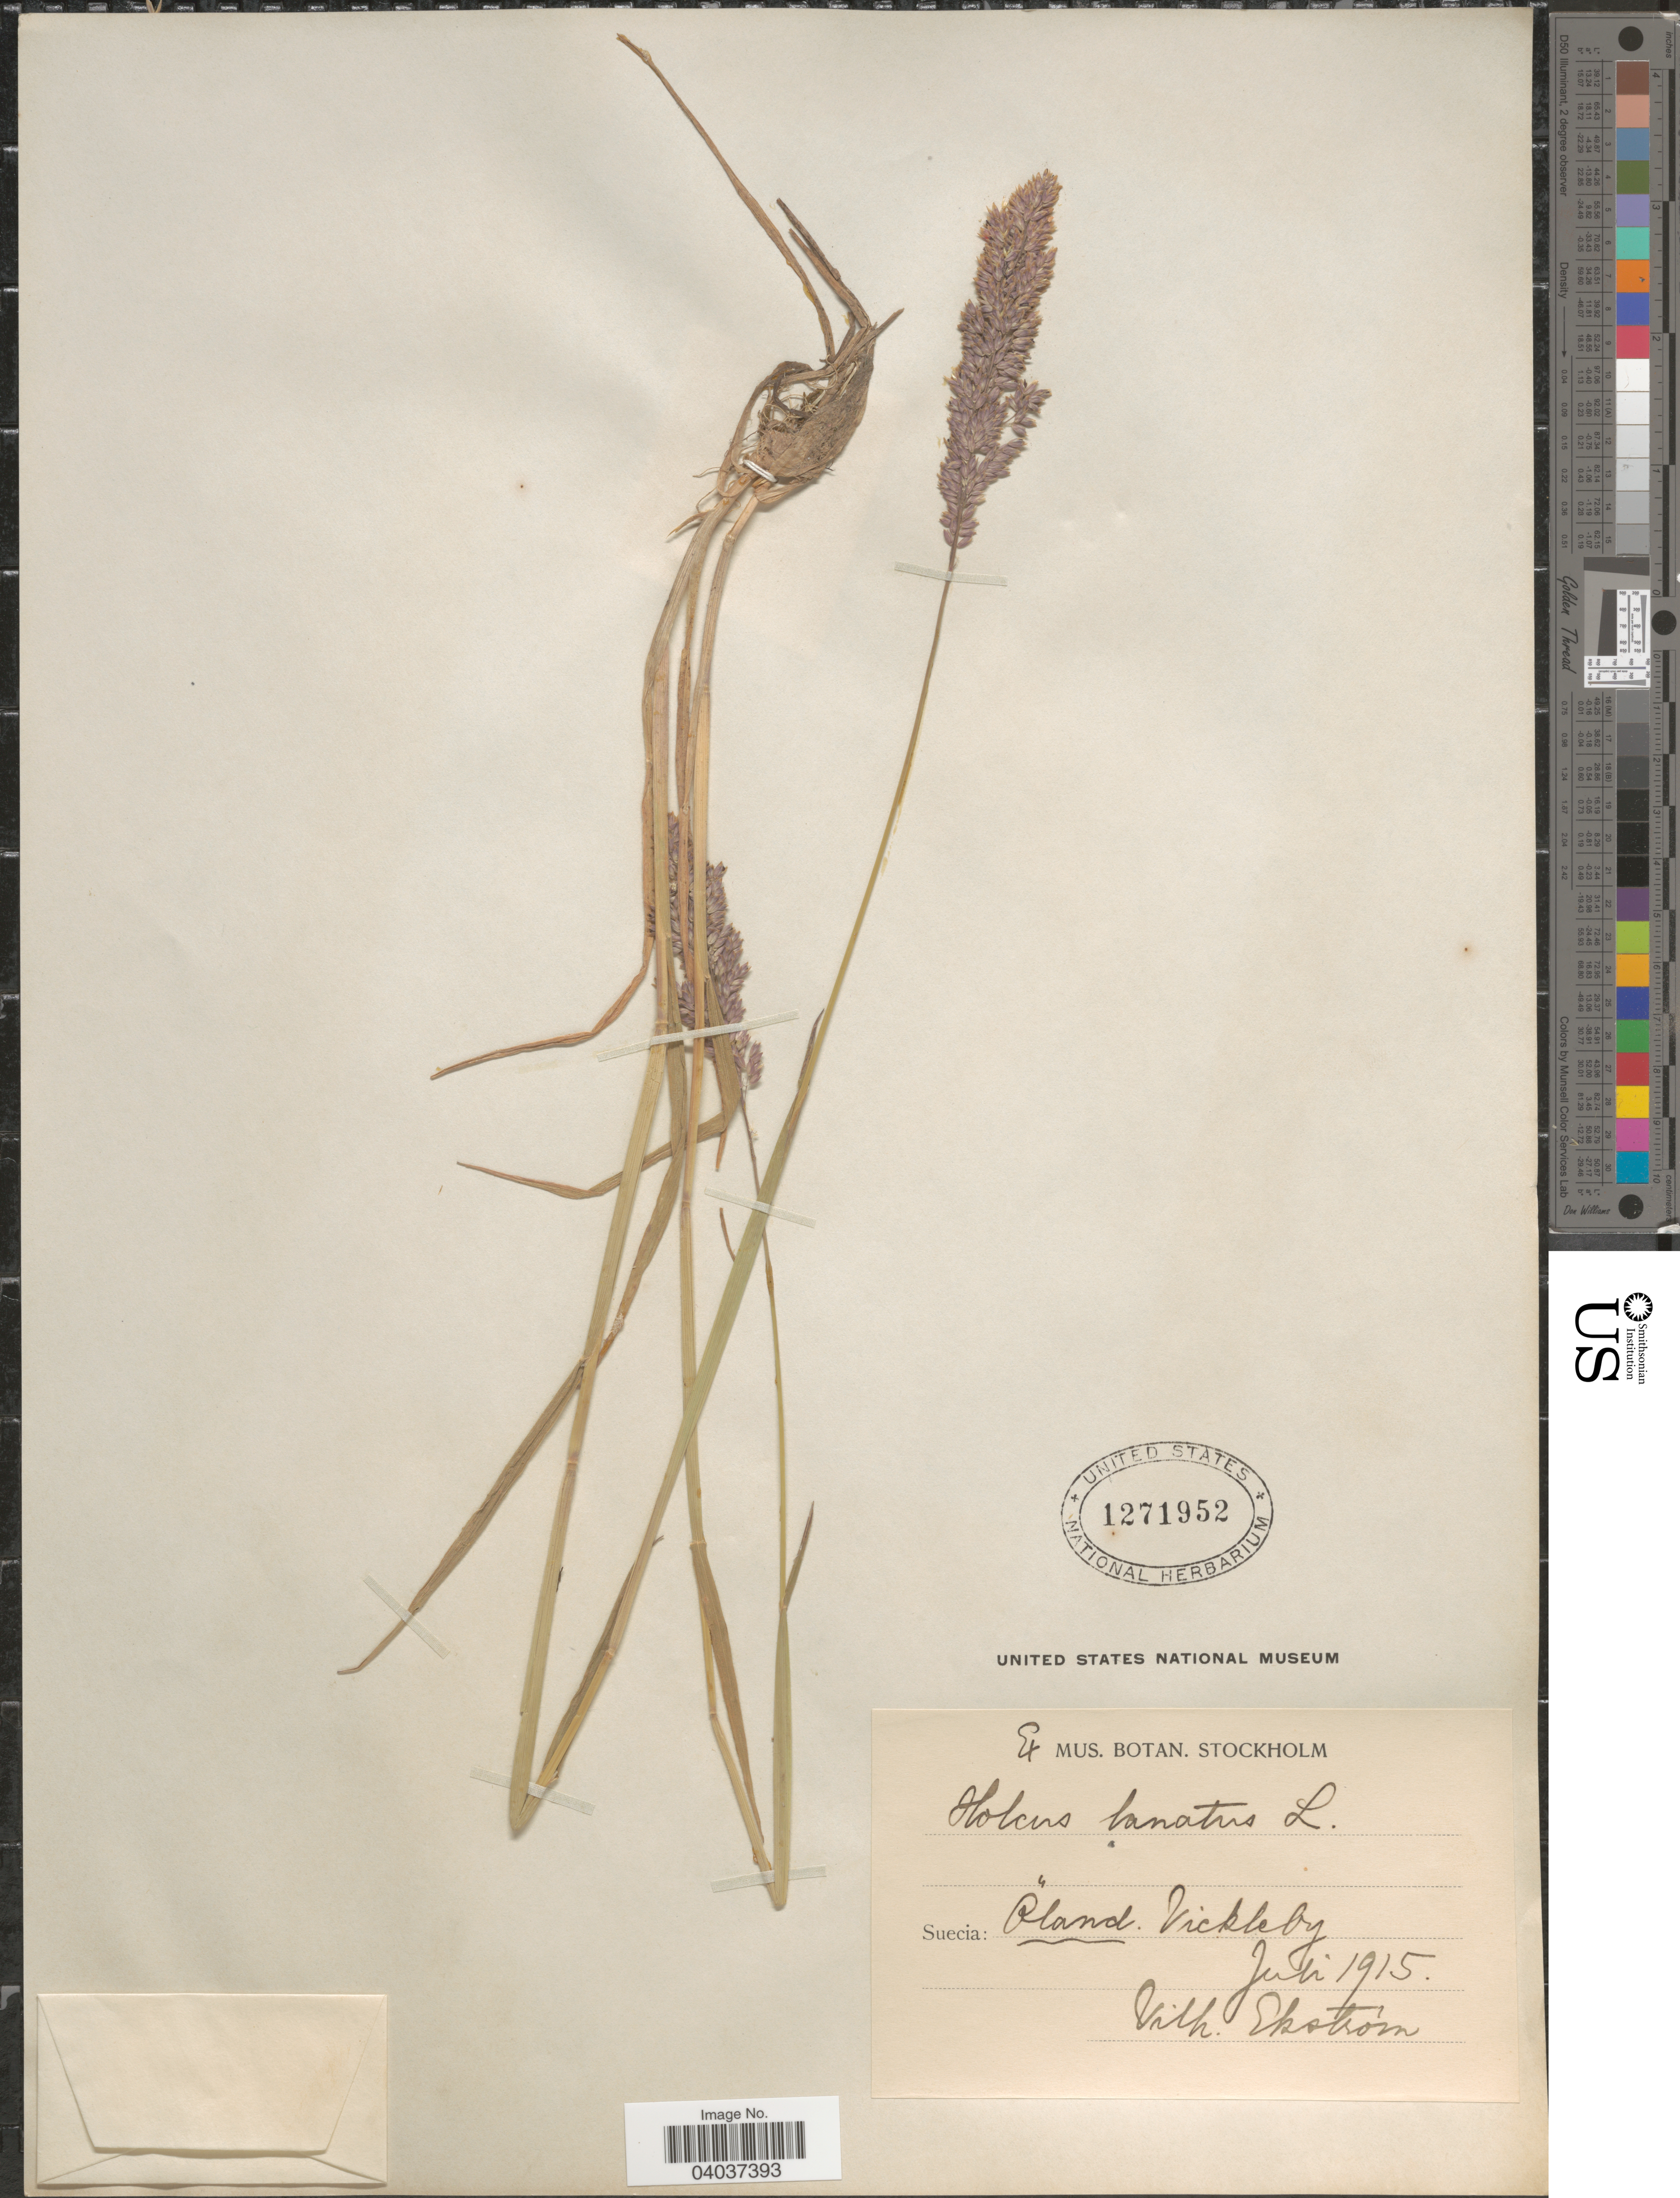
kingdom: Plantae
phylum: Tracheophyta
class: Liliopsida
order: Poales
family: Poaceae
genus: Holcus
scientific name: Holcus lanatus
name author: L.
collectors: V. Ekstrom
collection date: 1915-07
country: Sweden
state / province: Kalmar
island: Oland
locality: Suecia: Oland. Vickleby.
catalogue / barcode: US 1271952